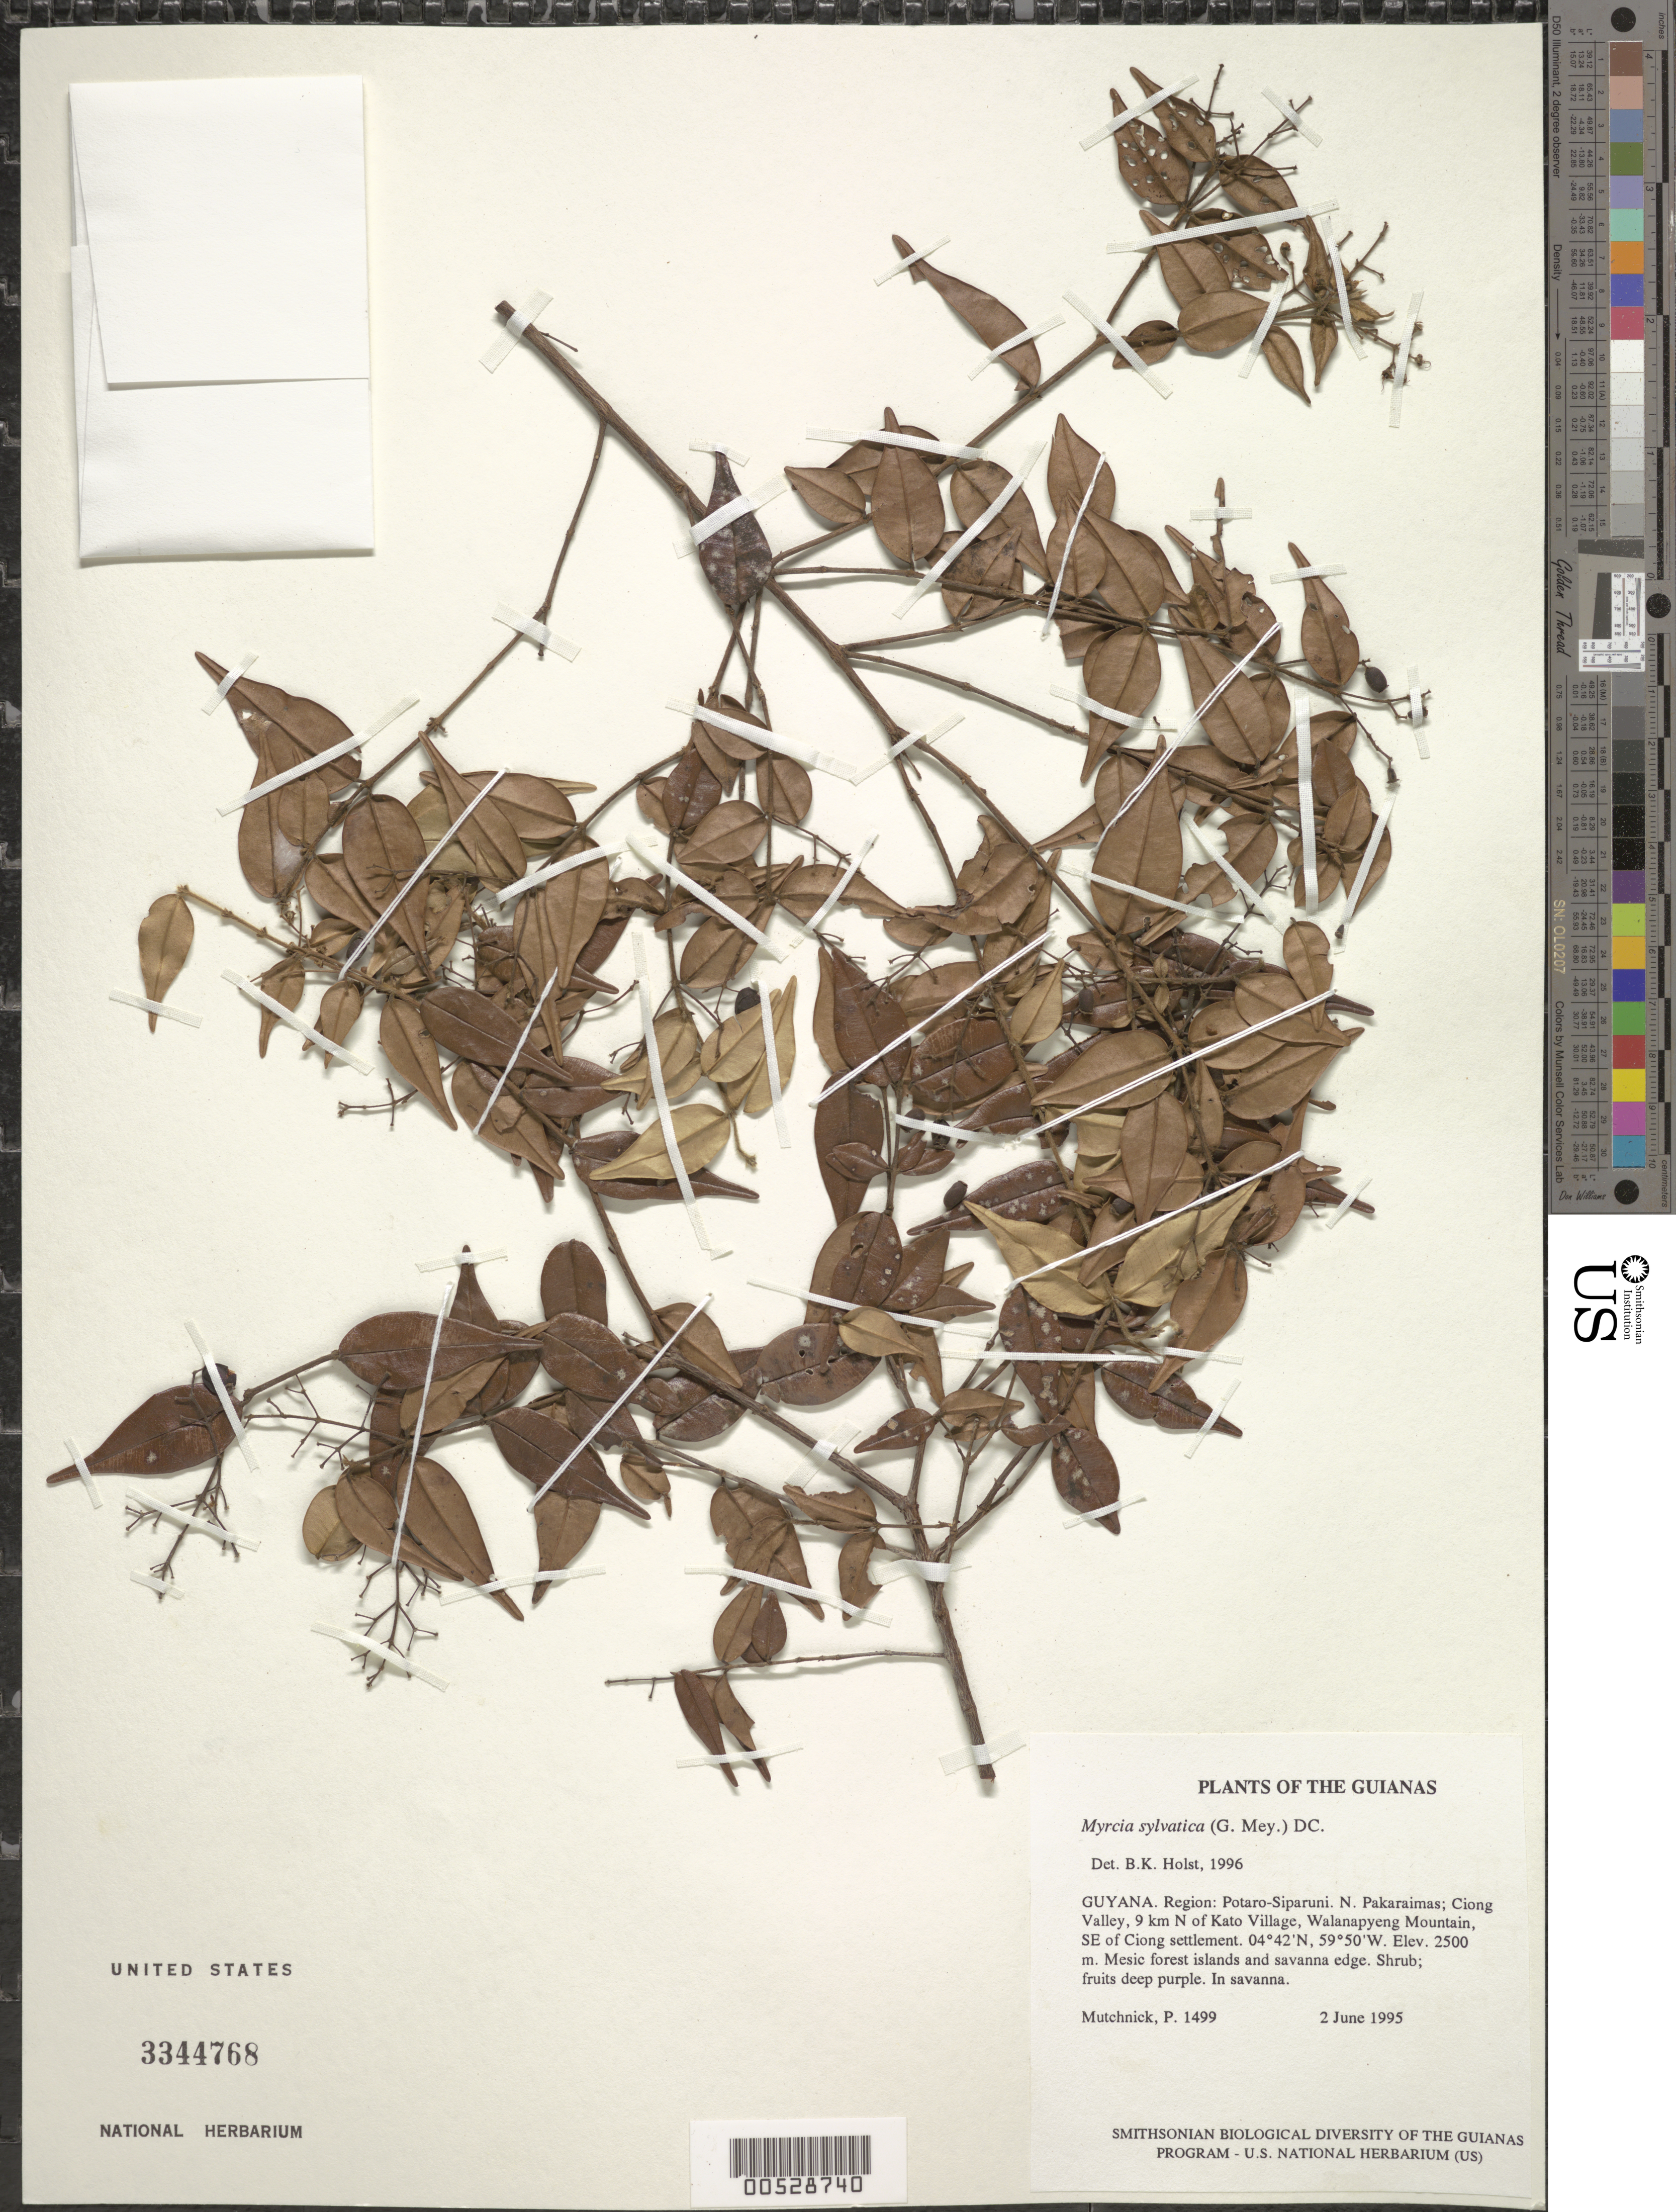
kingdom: Plantae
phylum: Tracheophyta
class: Magnoliopsida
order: Myrtales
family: Myrtaceae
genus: Myrcia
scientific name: Myrcia sylvatica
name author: (G. Mey.) DC.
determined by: Holst, Bruce K.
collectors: P. Mutchnick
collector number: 1499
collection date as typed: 2 June 1995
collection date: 1995-06-02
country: Guyana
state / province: Potaro-Siparuni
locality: N. Pakaraimas; Ciong Valley, 9 km N of Kato Village, Walanapyeng Mountain, SE of Ciong settlement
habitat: Mesic forest islands and savanna edge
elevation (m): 2500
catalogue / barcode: US 3344768